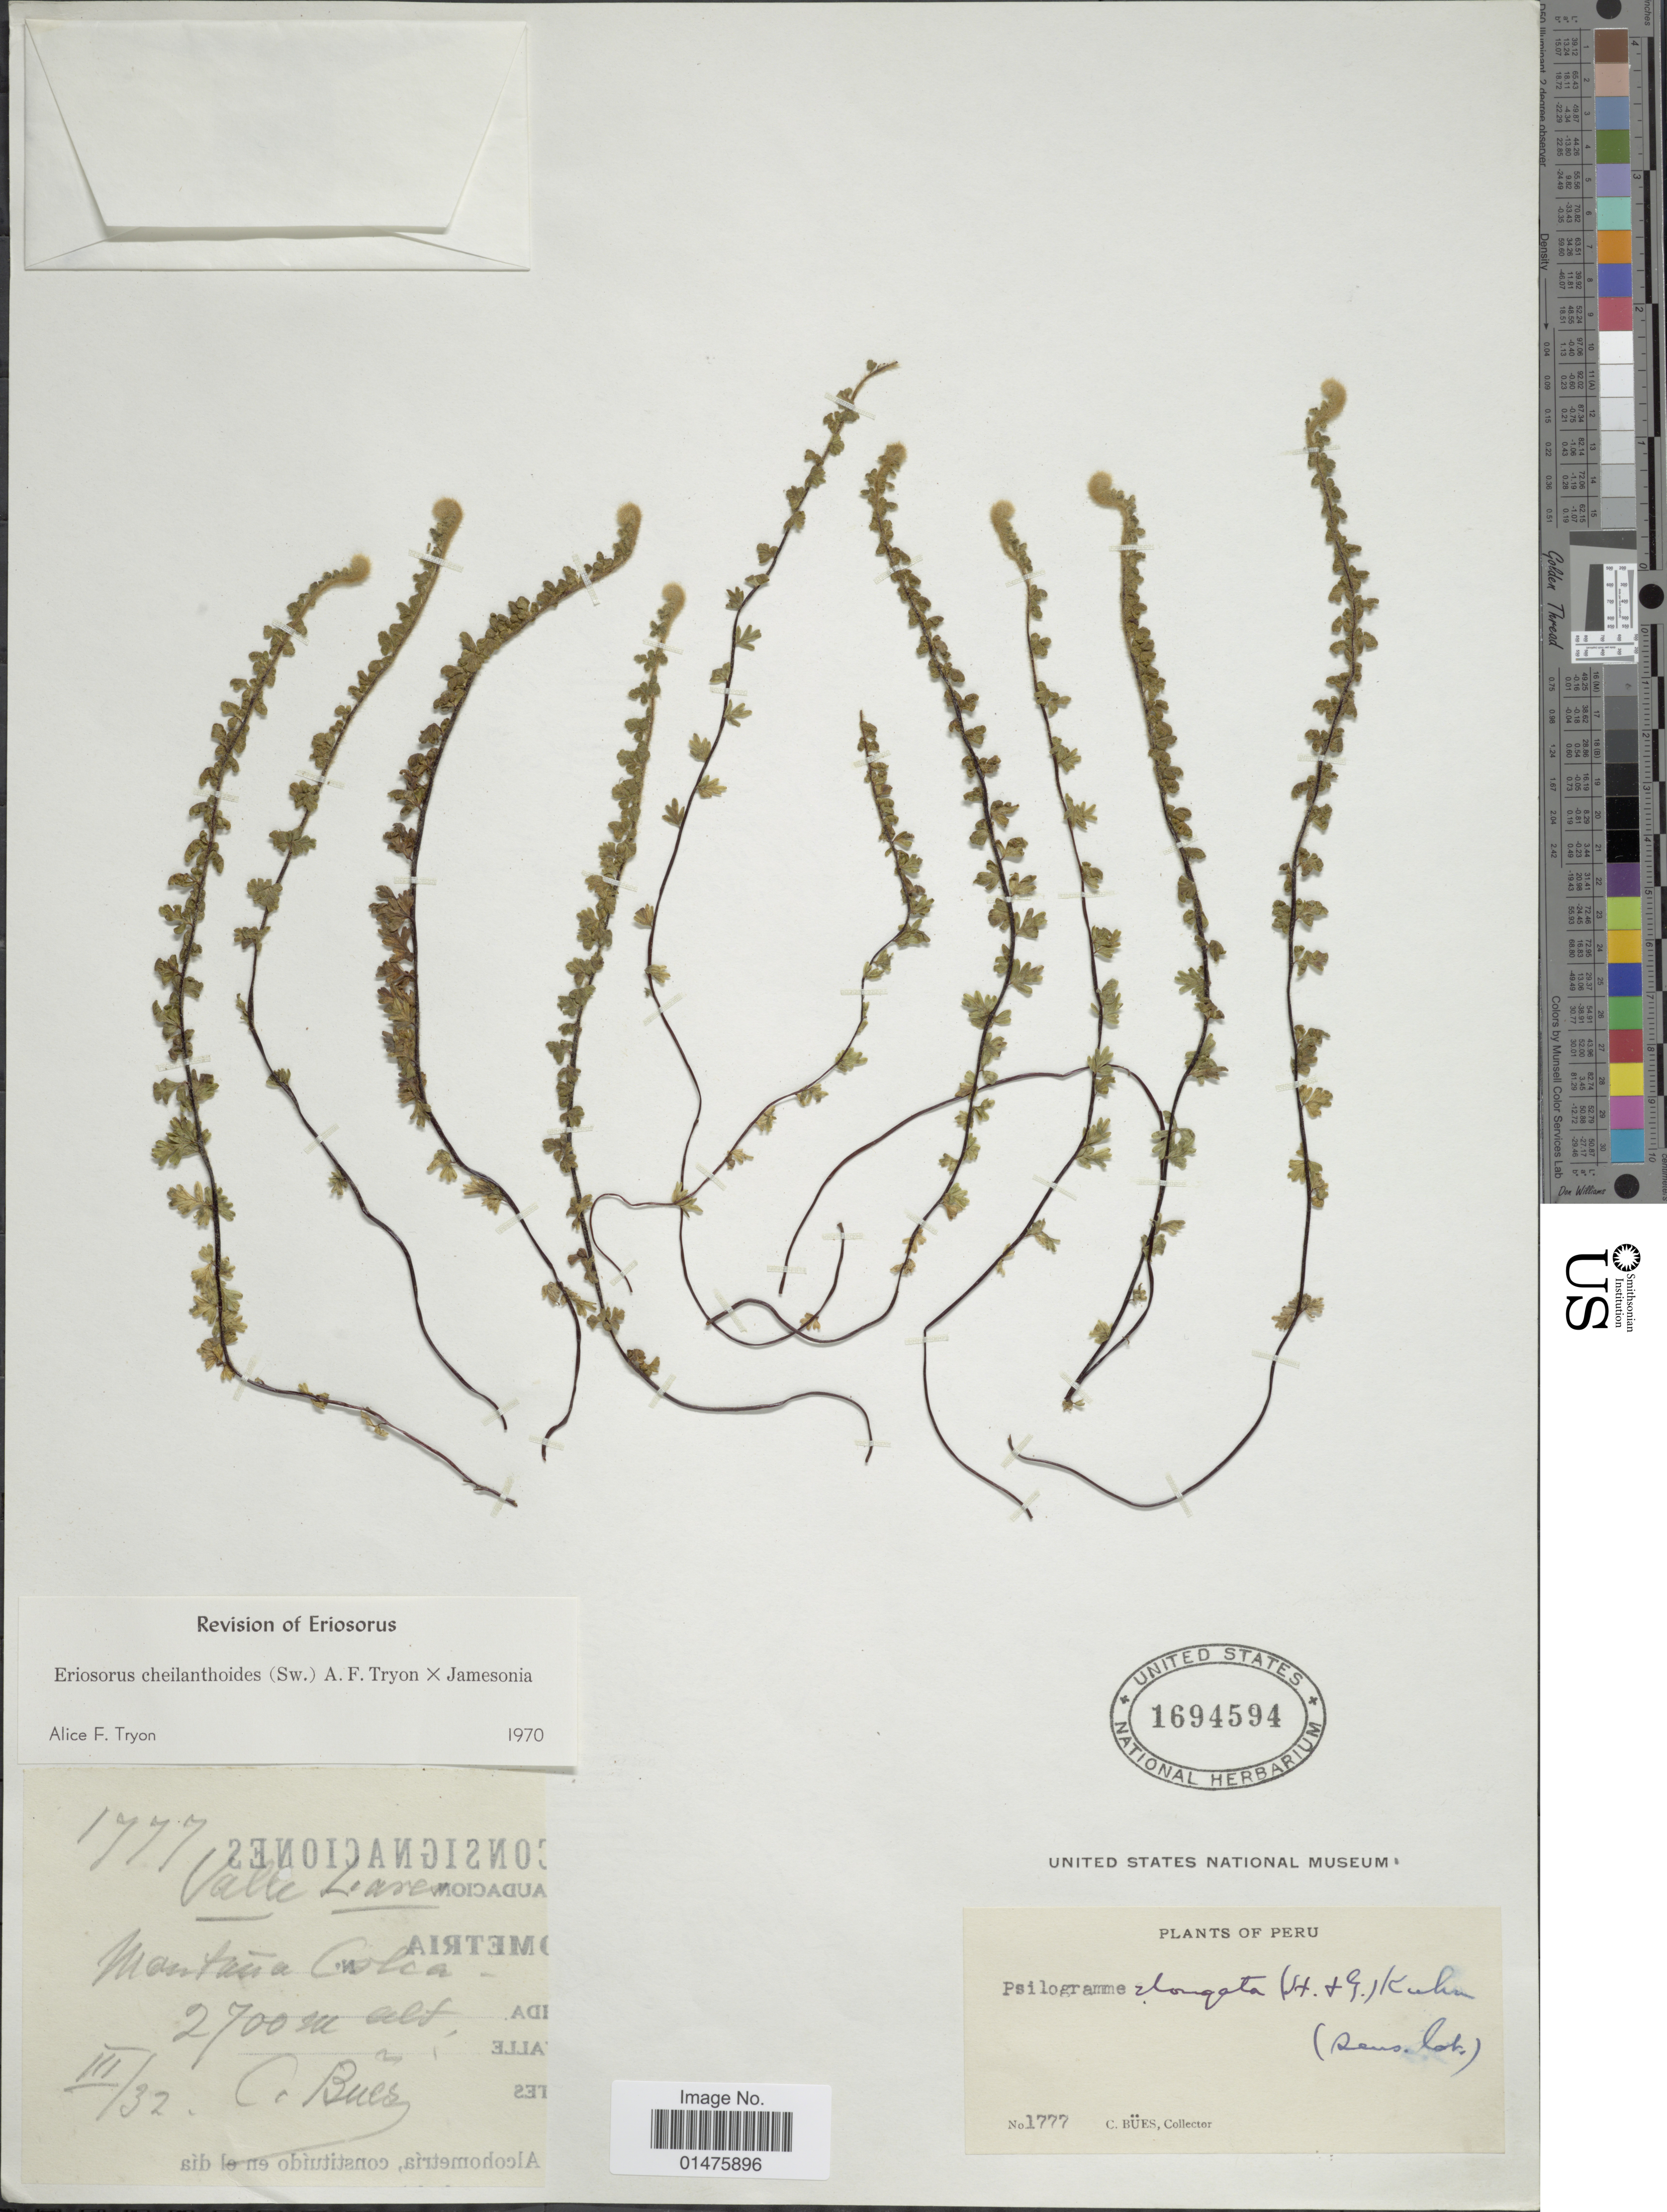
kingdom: Plantae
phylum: Tracheophyta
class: Polypodiopsida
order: Polypodiales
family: Pteridaceae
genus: Jamesonia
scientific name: Jamesonia cheilanthoides x J. jamesonia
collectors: C. Bues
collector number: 1777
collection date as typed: Transcribed d/m/y: /3/32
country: Peru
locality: Montaña Colcoa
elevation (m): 2700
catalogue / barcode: US 1694594